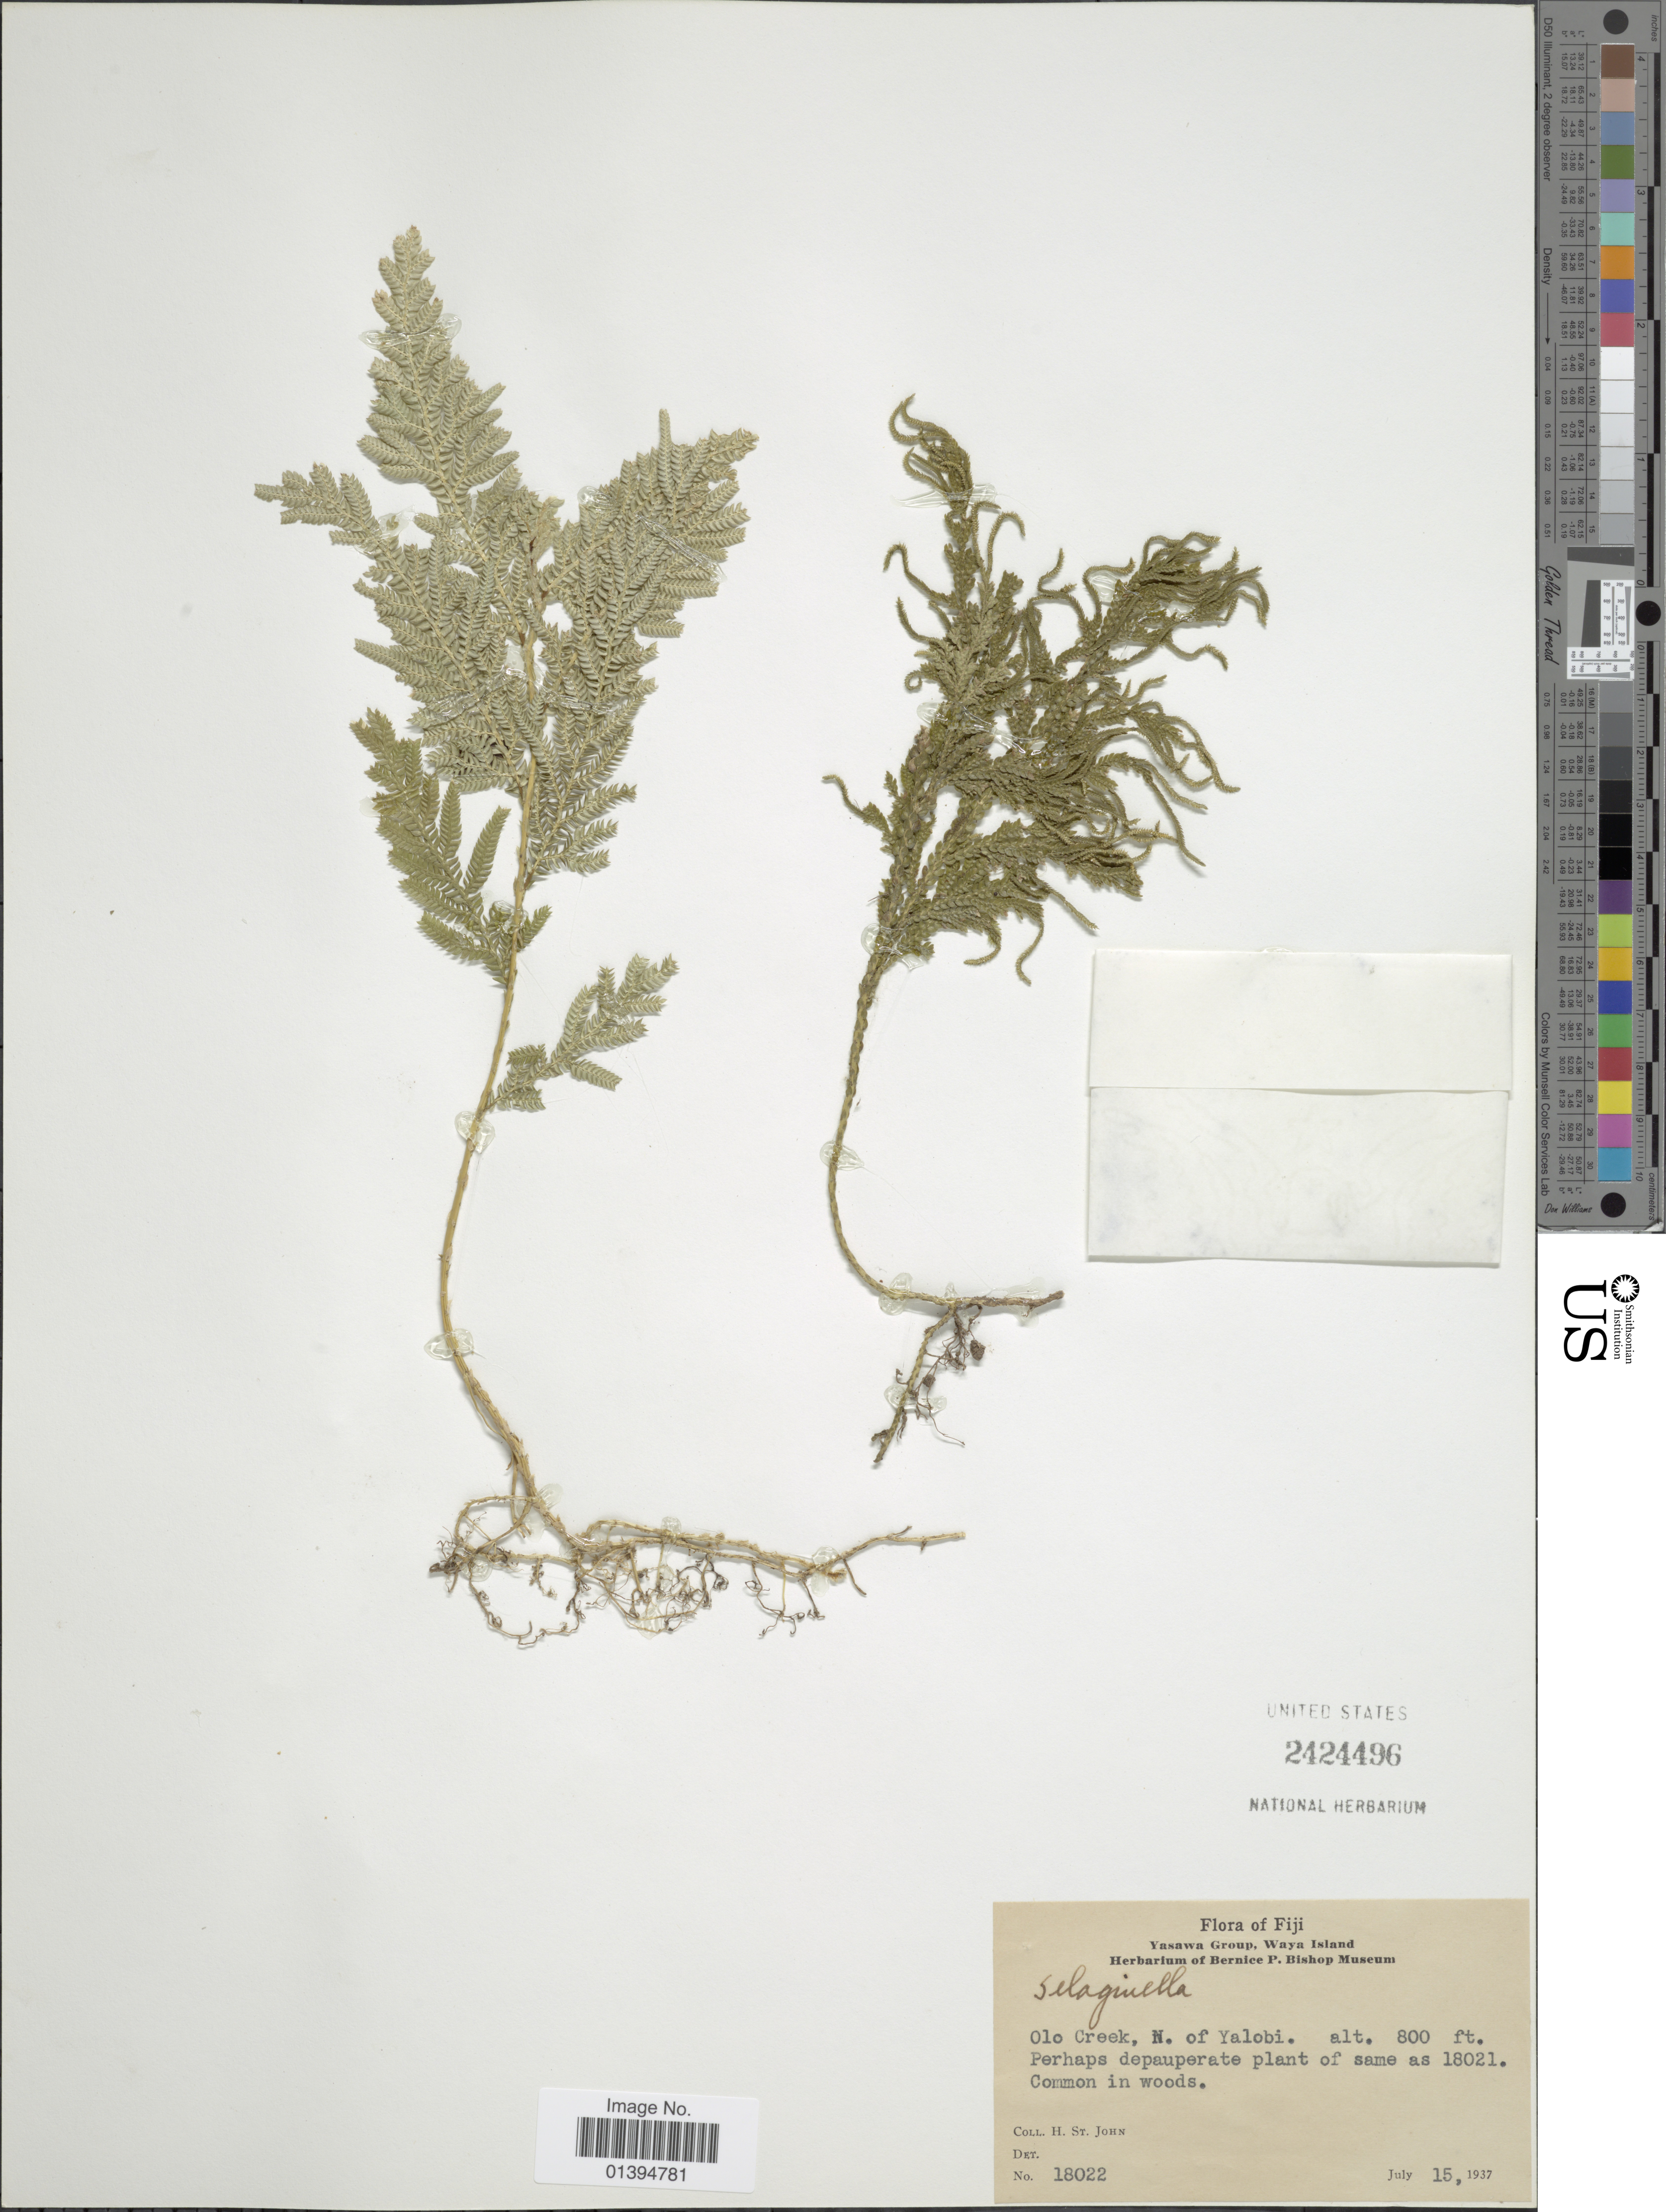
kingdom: Plantae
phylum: Tracheophyta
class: Lycopodiopsida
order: Selaginellales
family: Selaginellaceae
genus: Selaginella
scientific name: Selaginella sp.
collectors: H. St. John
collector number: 8022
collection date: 1937-07-15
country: Fiji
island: Waya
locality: Yasawa Group, Waya Island, Olo Creek, N. of Yalobi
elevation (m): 244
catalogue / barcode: US 2424496